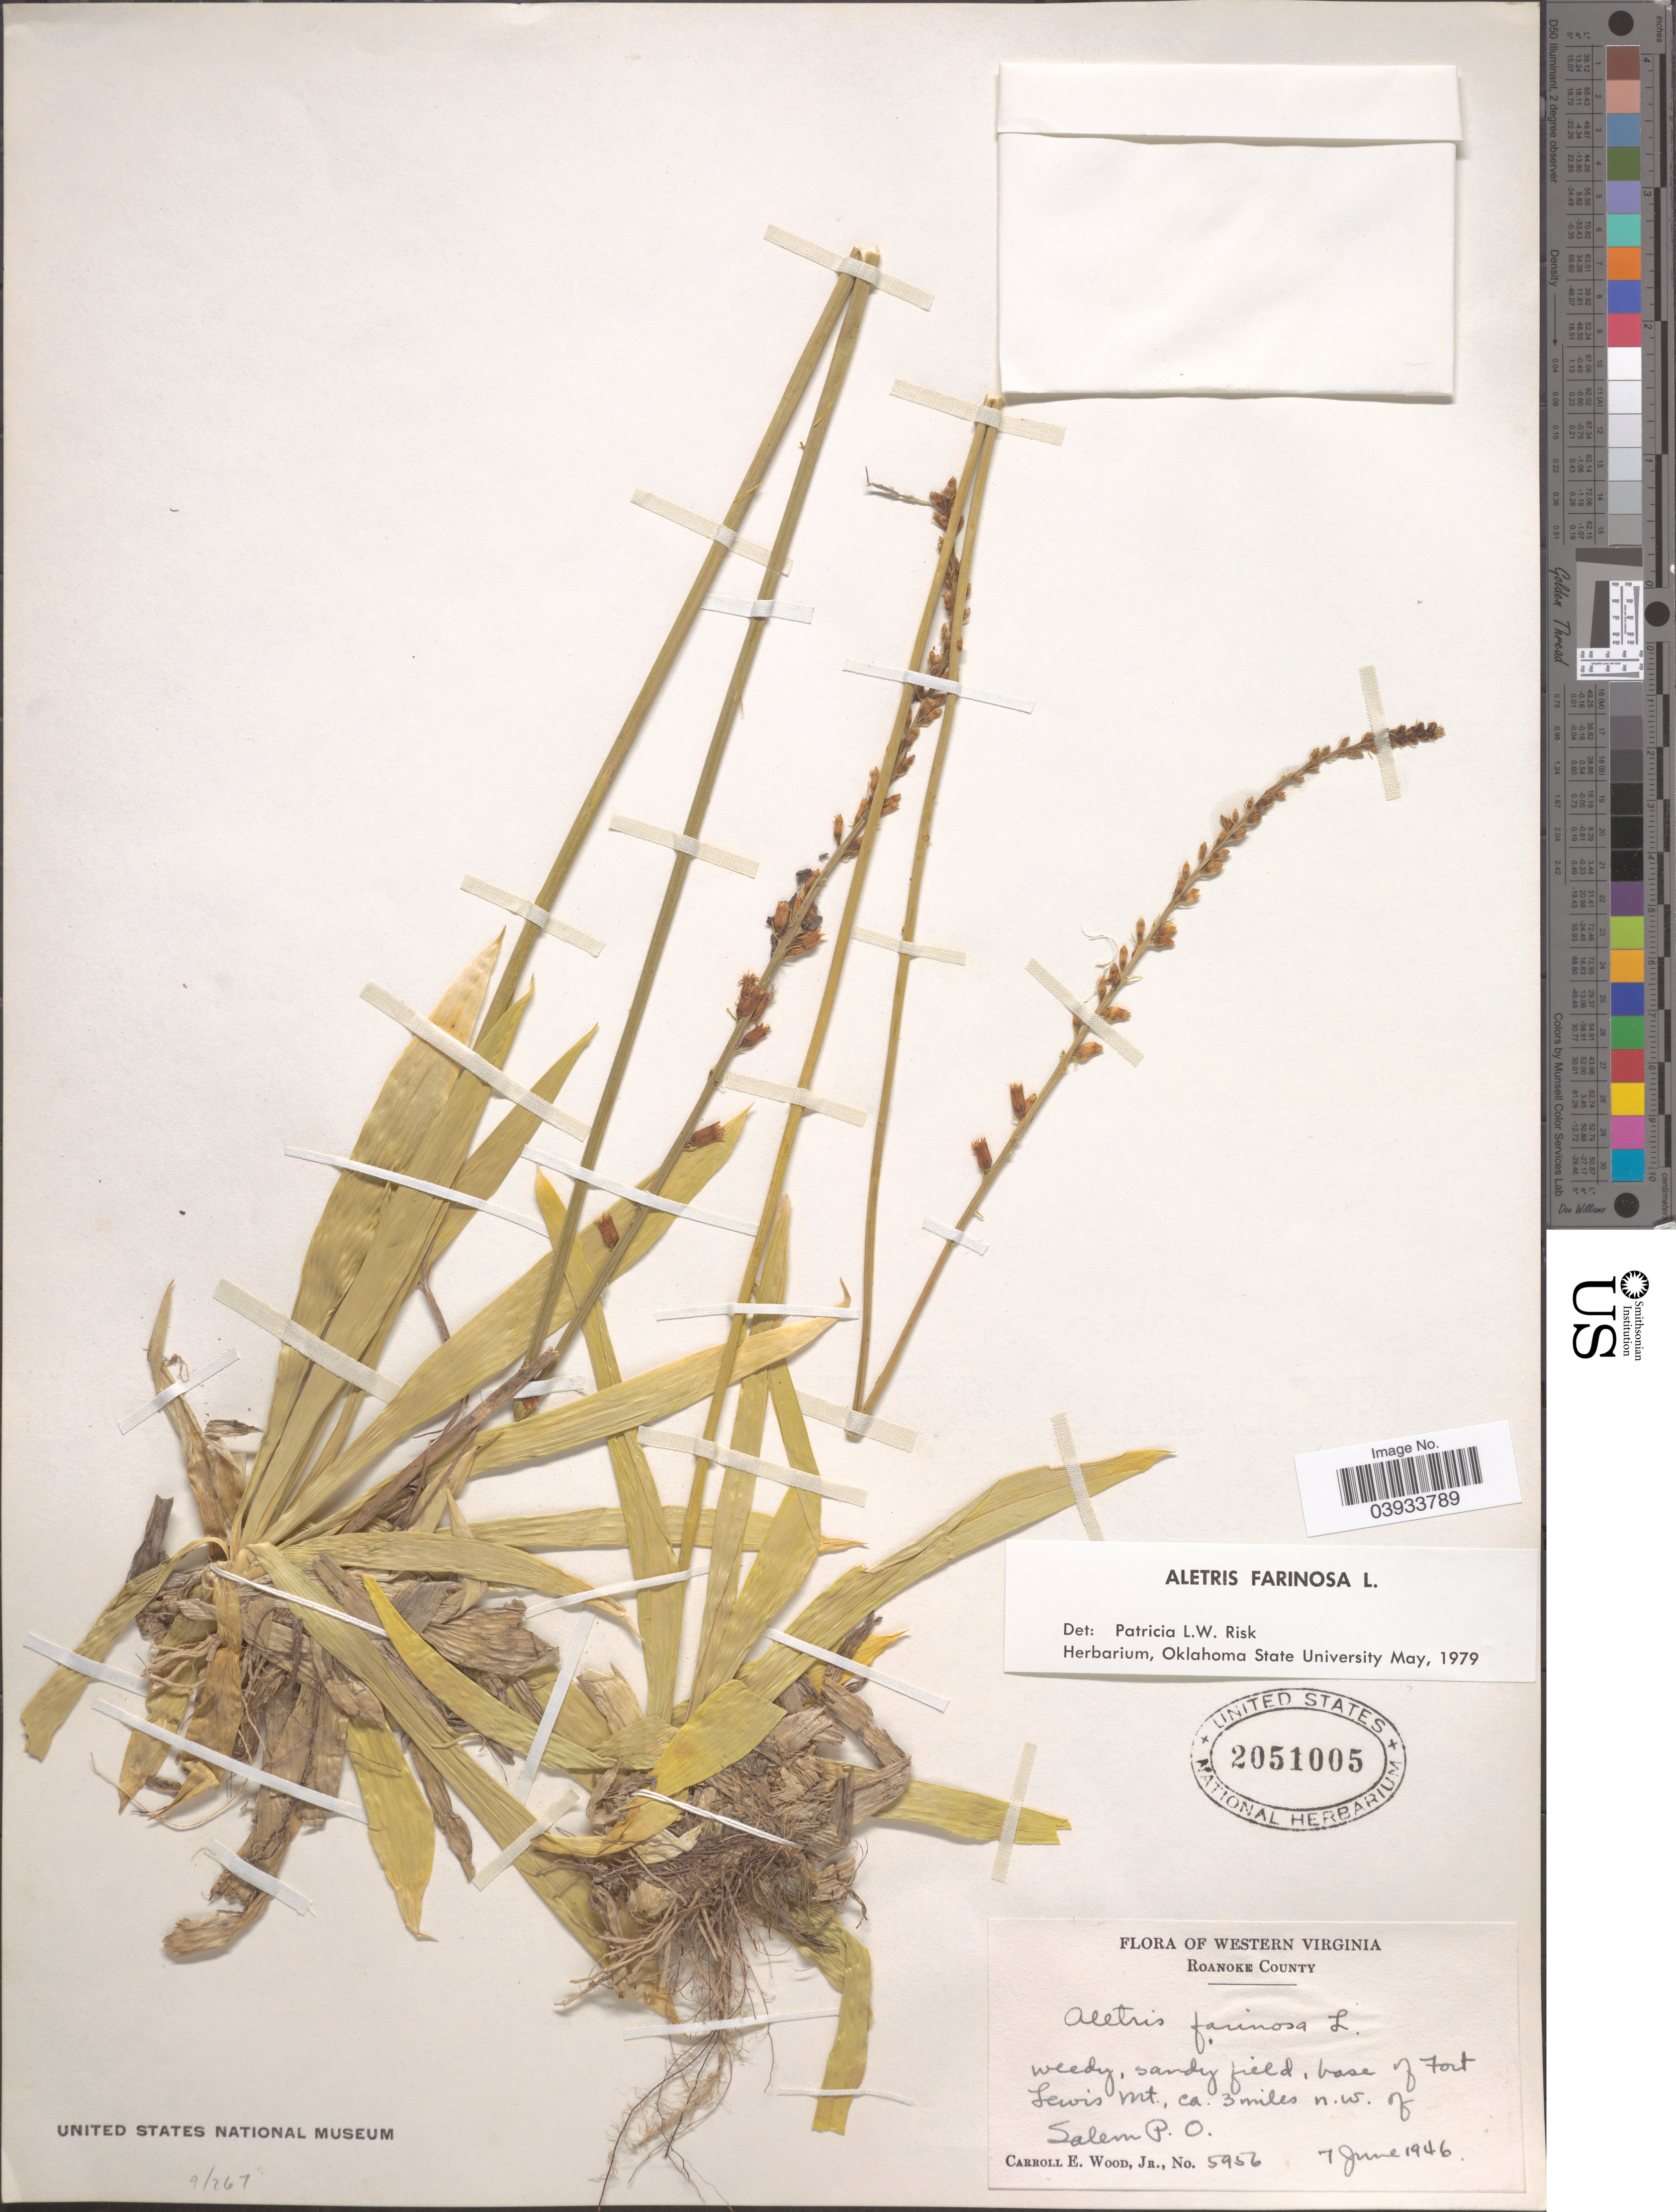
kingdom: Plantae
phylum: Tracheophyta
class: Liliopsida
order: Dioscoreales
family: Nartheciaceae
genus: Aletris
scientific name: Aletris farinosa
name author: L.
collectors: C. Wood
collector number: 5956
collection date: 1946-06-07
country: United States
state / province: Virginia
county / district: Randolph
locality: Roanake County. Base of Fort Lewis Mt., ca. 3 miles n.w. of Salem P.O.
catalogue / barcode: US 2051005